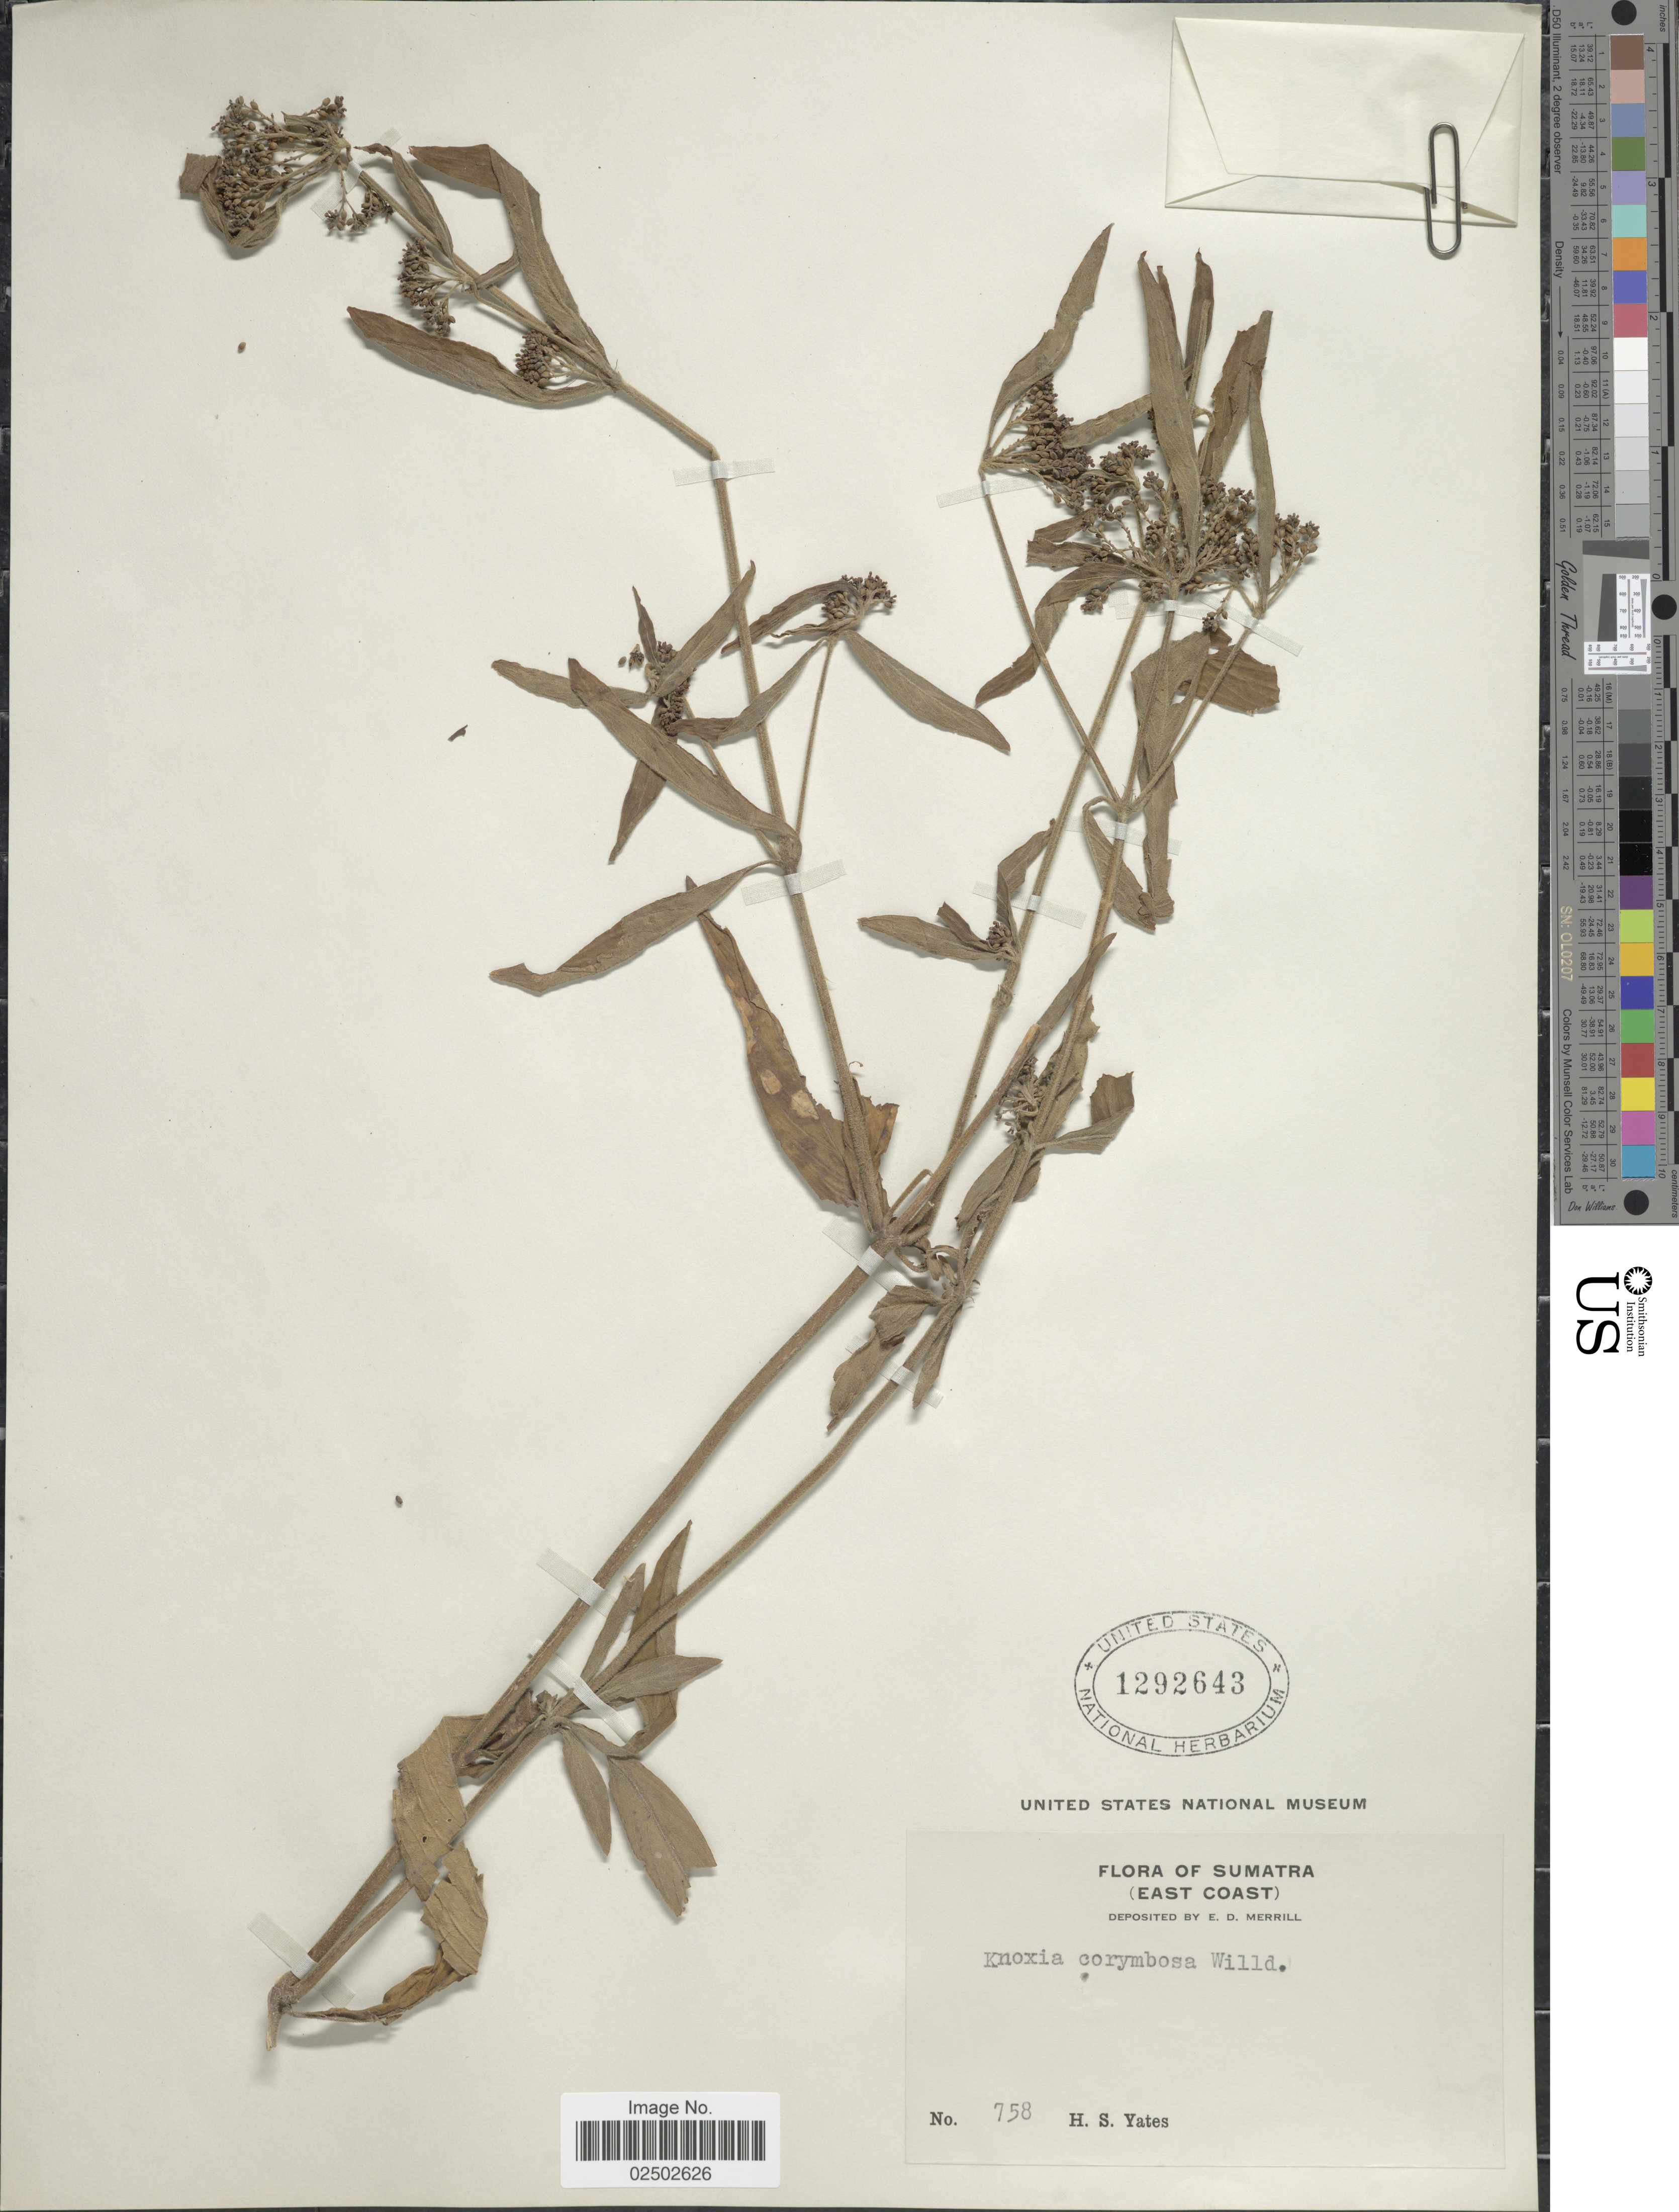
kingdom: Plantae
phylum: Tracheophyta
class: Magnoliopsida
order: Gentianales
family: Rubiaceae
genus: Knoxia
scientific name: Knoxia corymbosa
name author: Willd.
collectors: H. S. Yates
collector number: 758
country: Indonesia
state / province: Sumatra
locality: East Coast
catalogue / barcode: US 1292643